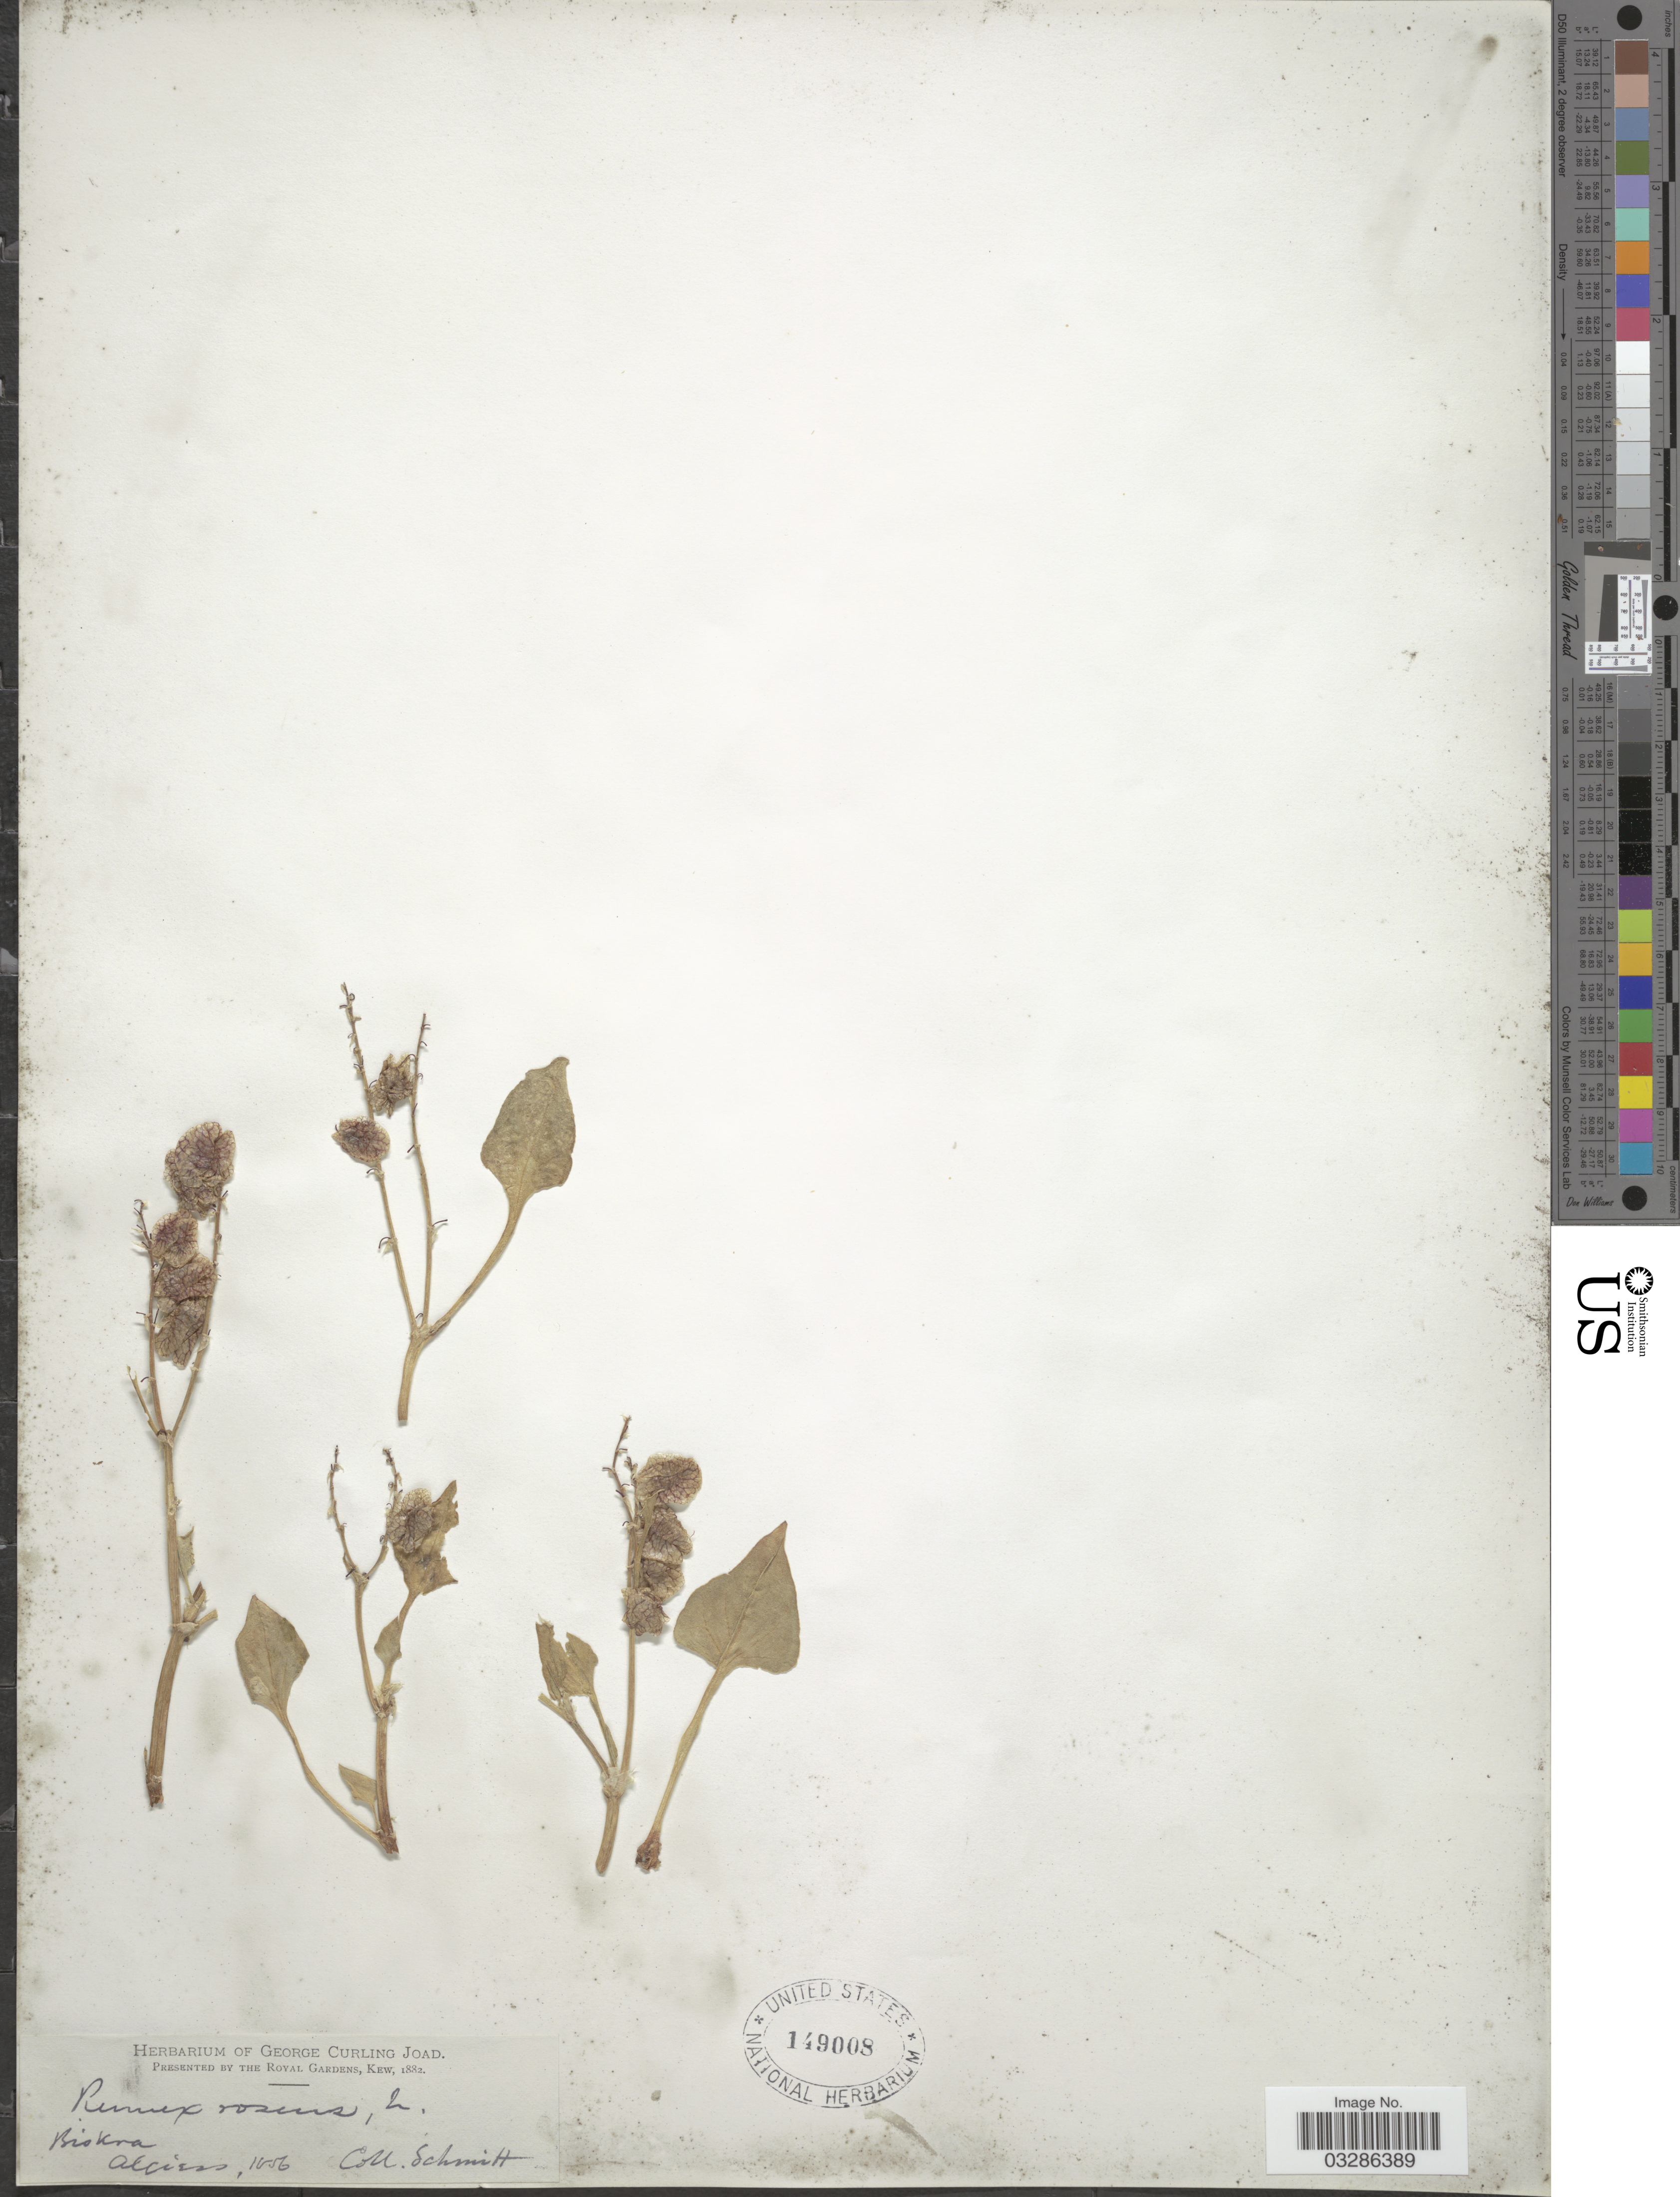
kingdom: Plantae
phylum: Tracheophyta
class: Magnoliopsida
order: Caryophyllales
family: Polygonaceae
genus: Rumex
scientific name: Rumex roseus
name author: L.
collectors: Schmitt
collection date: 1856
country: Algeria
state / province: Biskra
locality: Algiers.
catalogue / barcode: US 149008